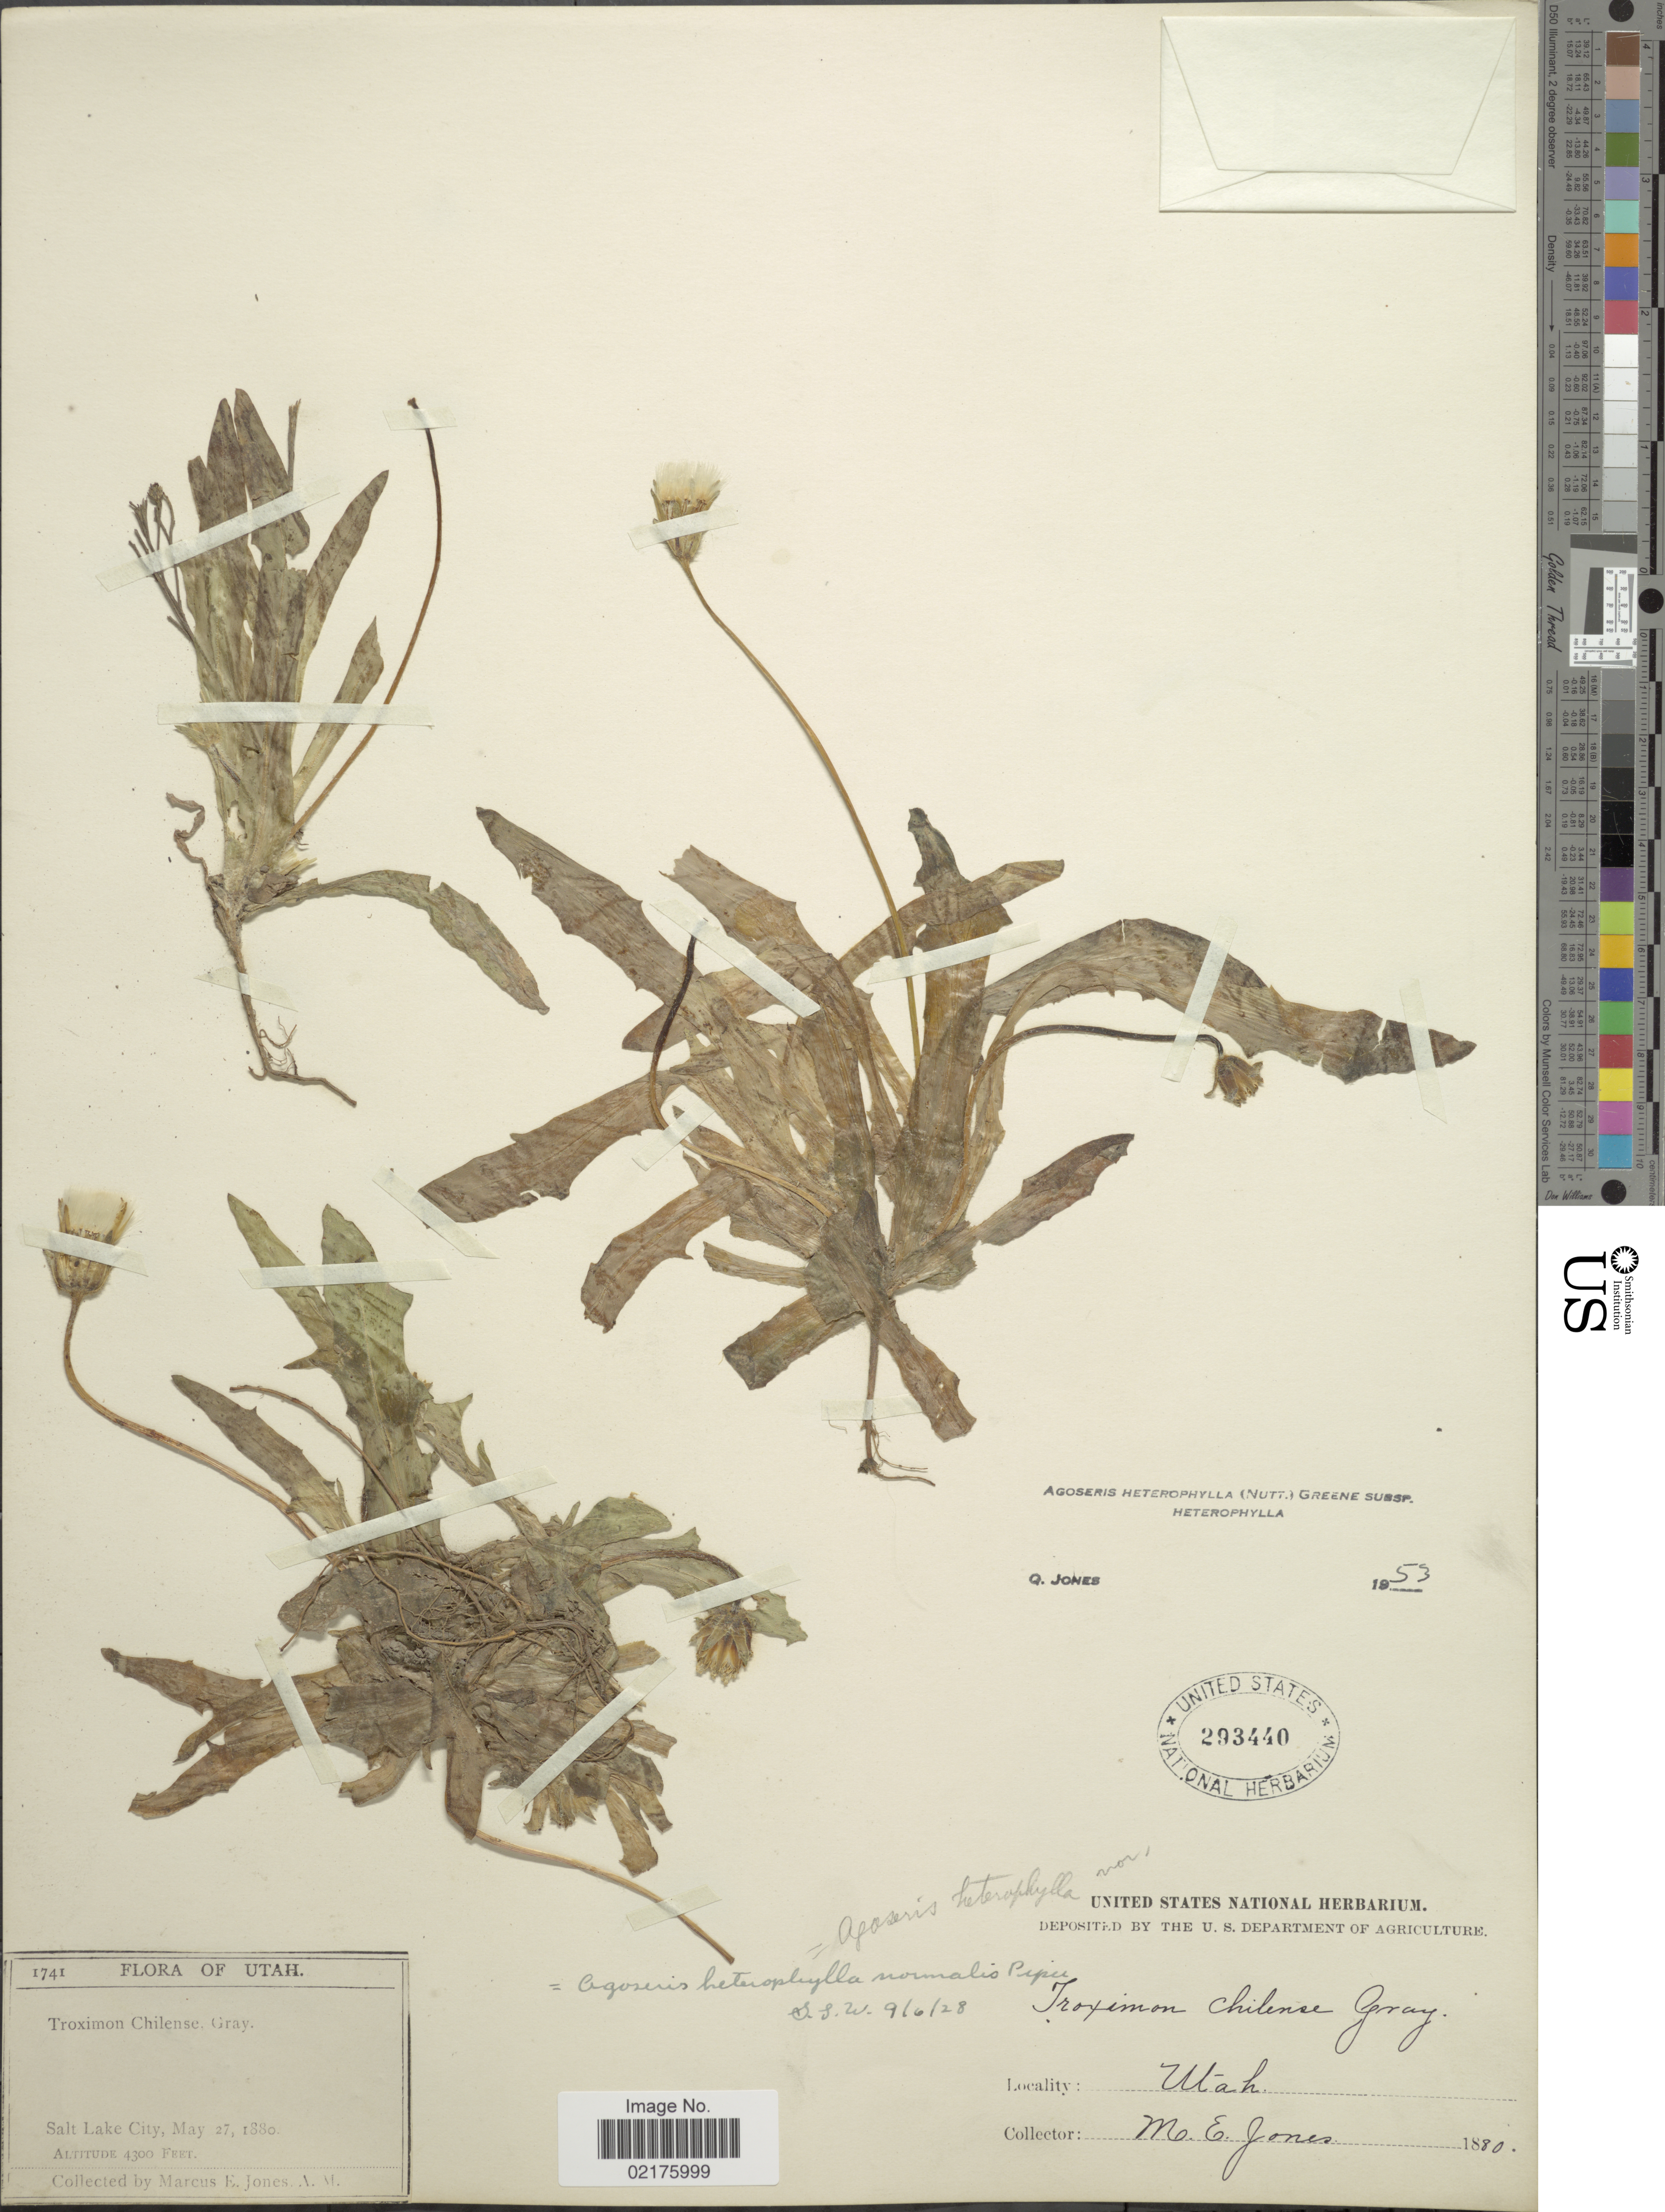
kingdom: Plantae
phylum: Tracheophyta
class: Magnoliopsida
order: Asterales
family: Asteraceae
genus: Agoseris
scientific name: Agoseris heterophylla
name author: (Nutt.) Greene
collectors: M. E. Jones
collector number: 1741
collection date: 1880-05-27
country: United States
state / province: Utah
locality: Salt Lake City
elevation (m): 1311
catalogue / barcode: US 293440